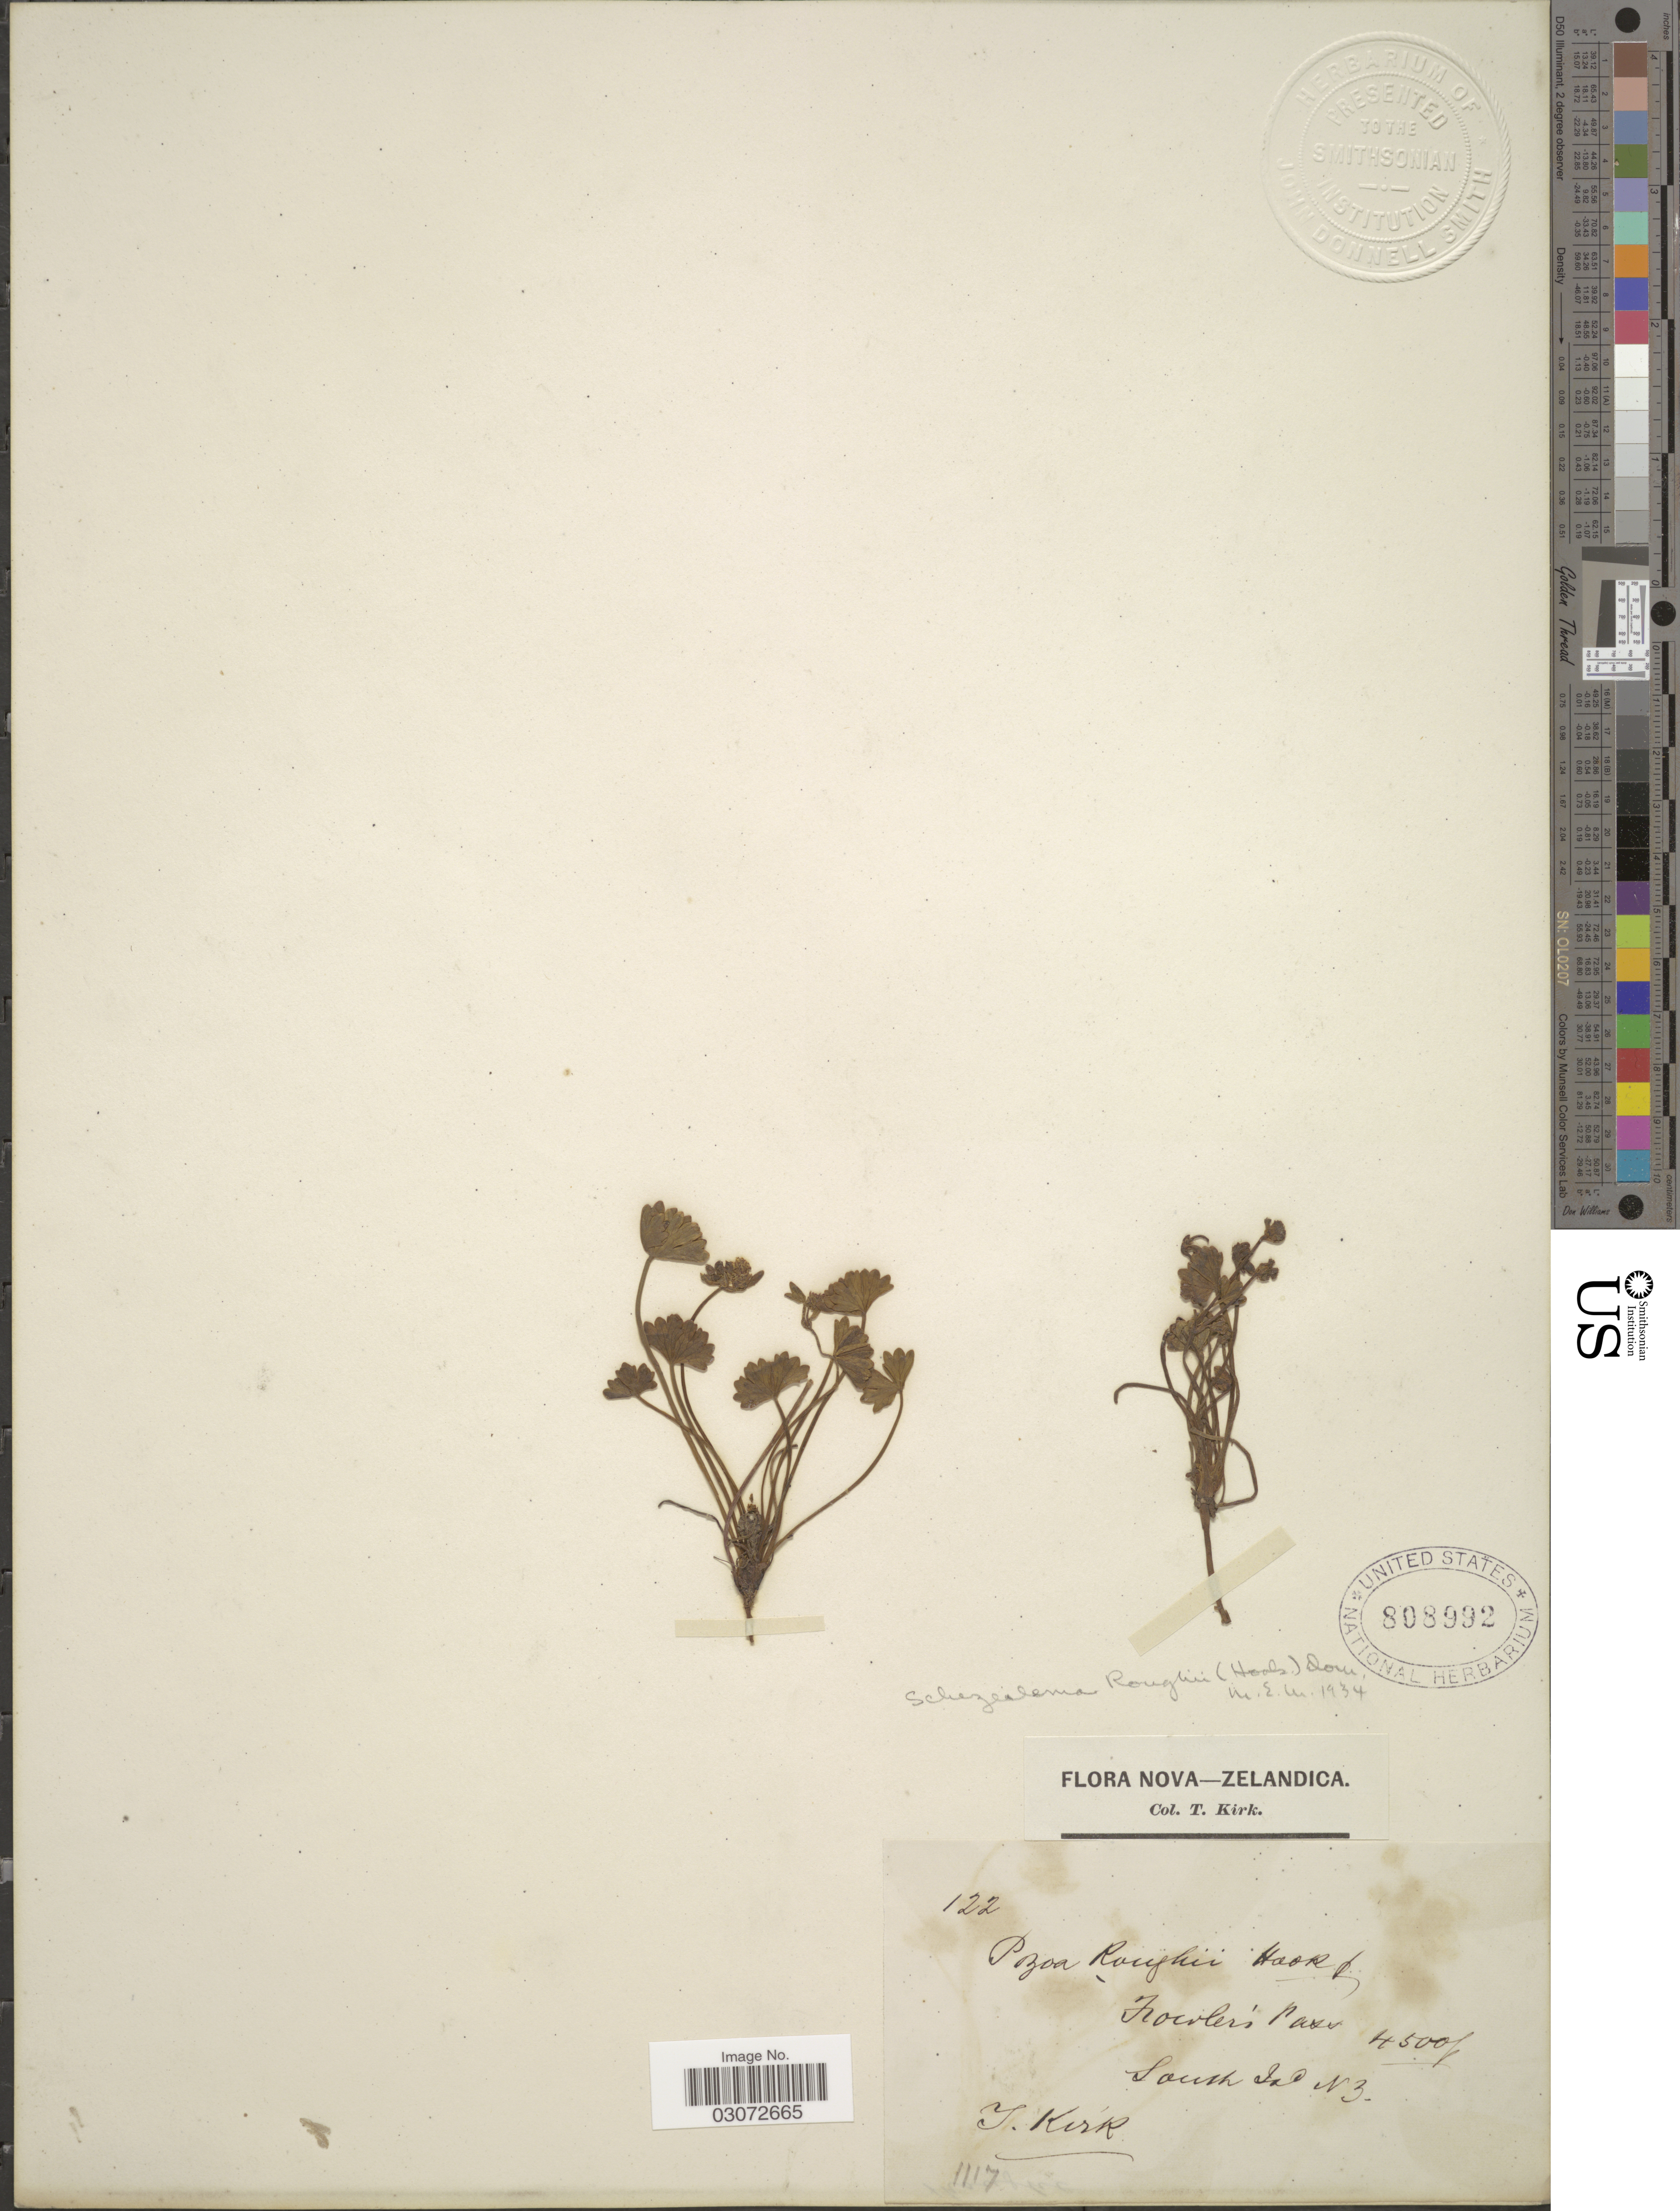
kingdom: Plantae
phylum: Tracheophyta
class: Magnoliopsida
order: Apiales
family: Apiaceae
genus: Schizeilema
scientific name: Schizeilema roughii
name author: Domin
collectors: T. Kirk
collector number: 122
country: New Zealand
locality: Nova-Zelandica. South Isd NZ.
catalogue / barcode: US 808992